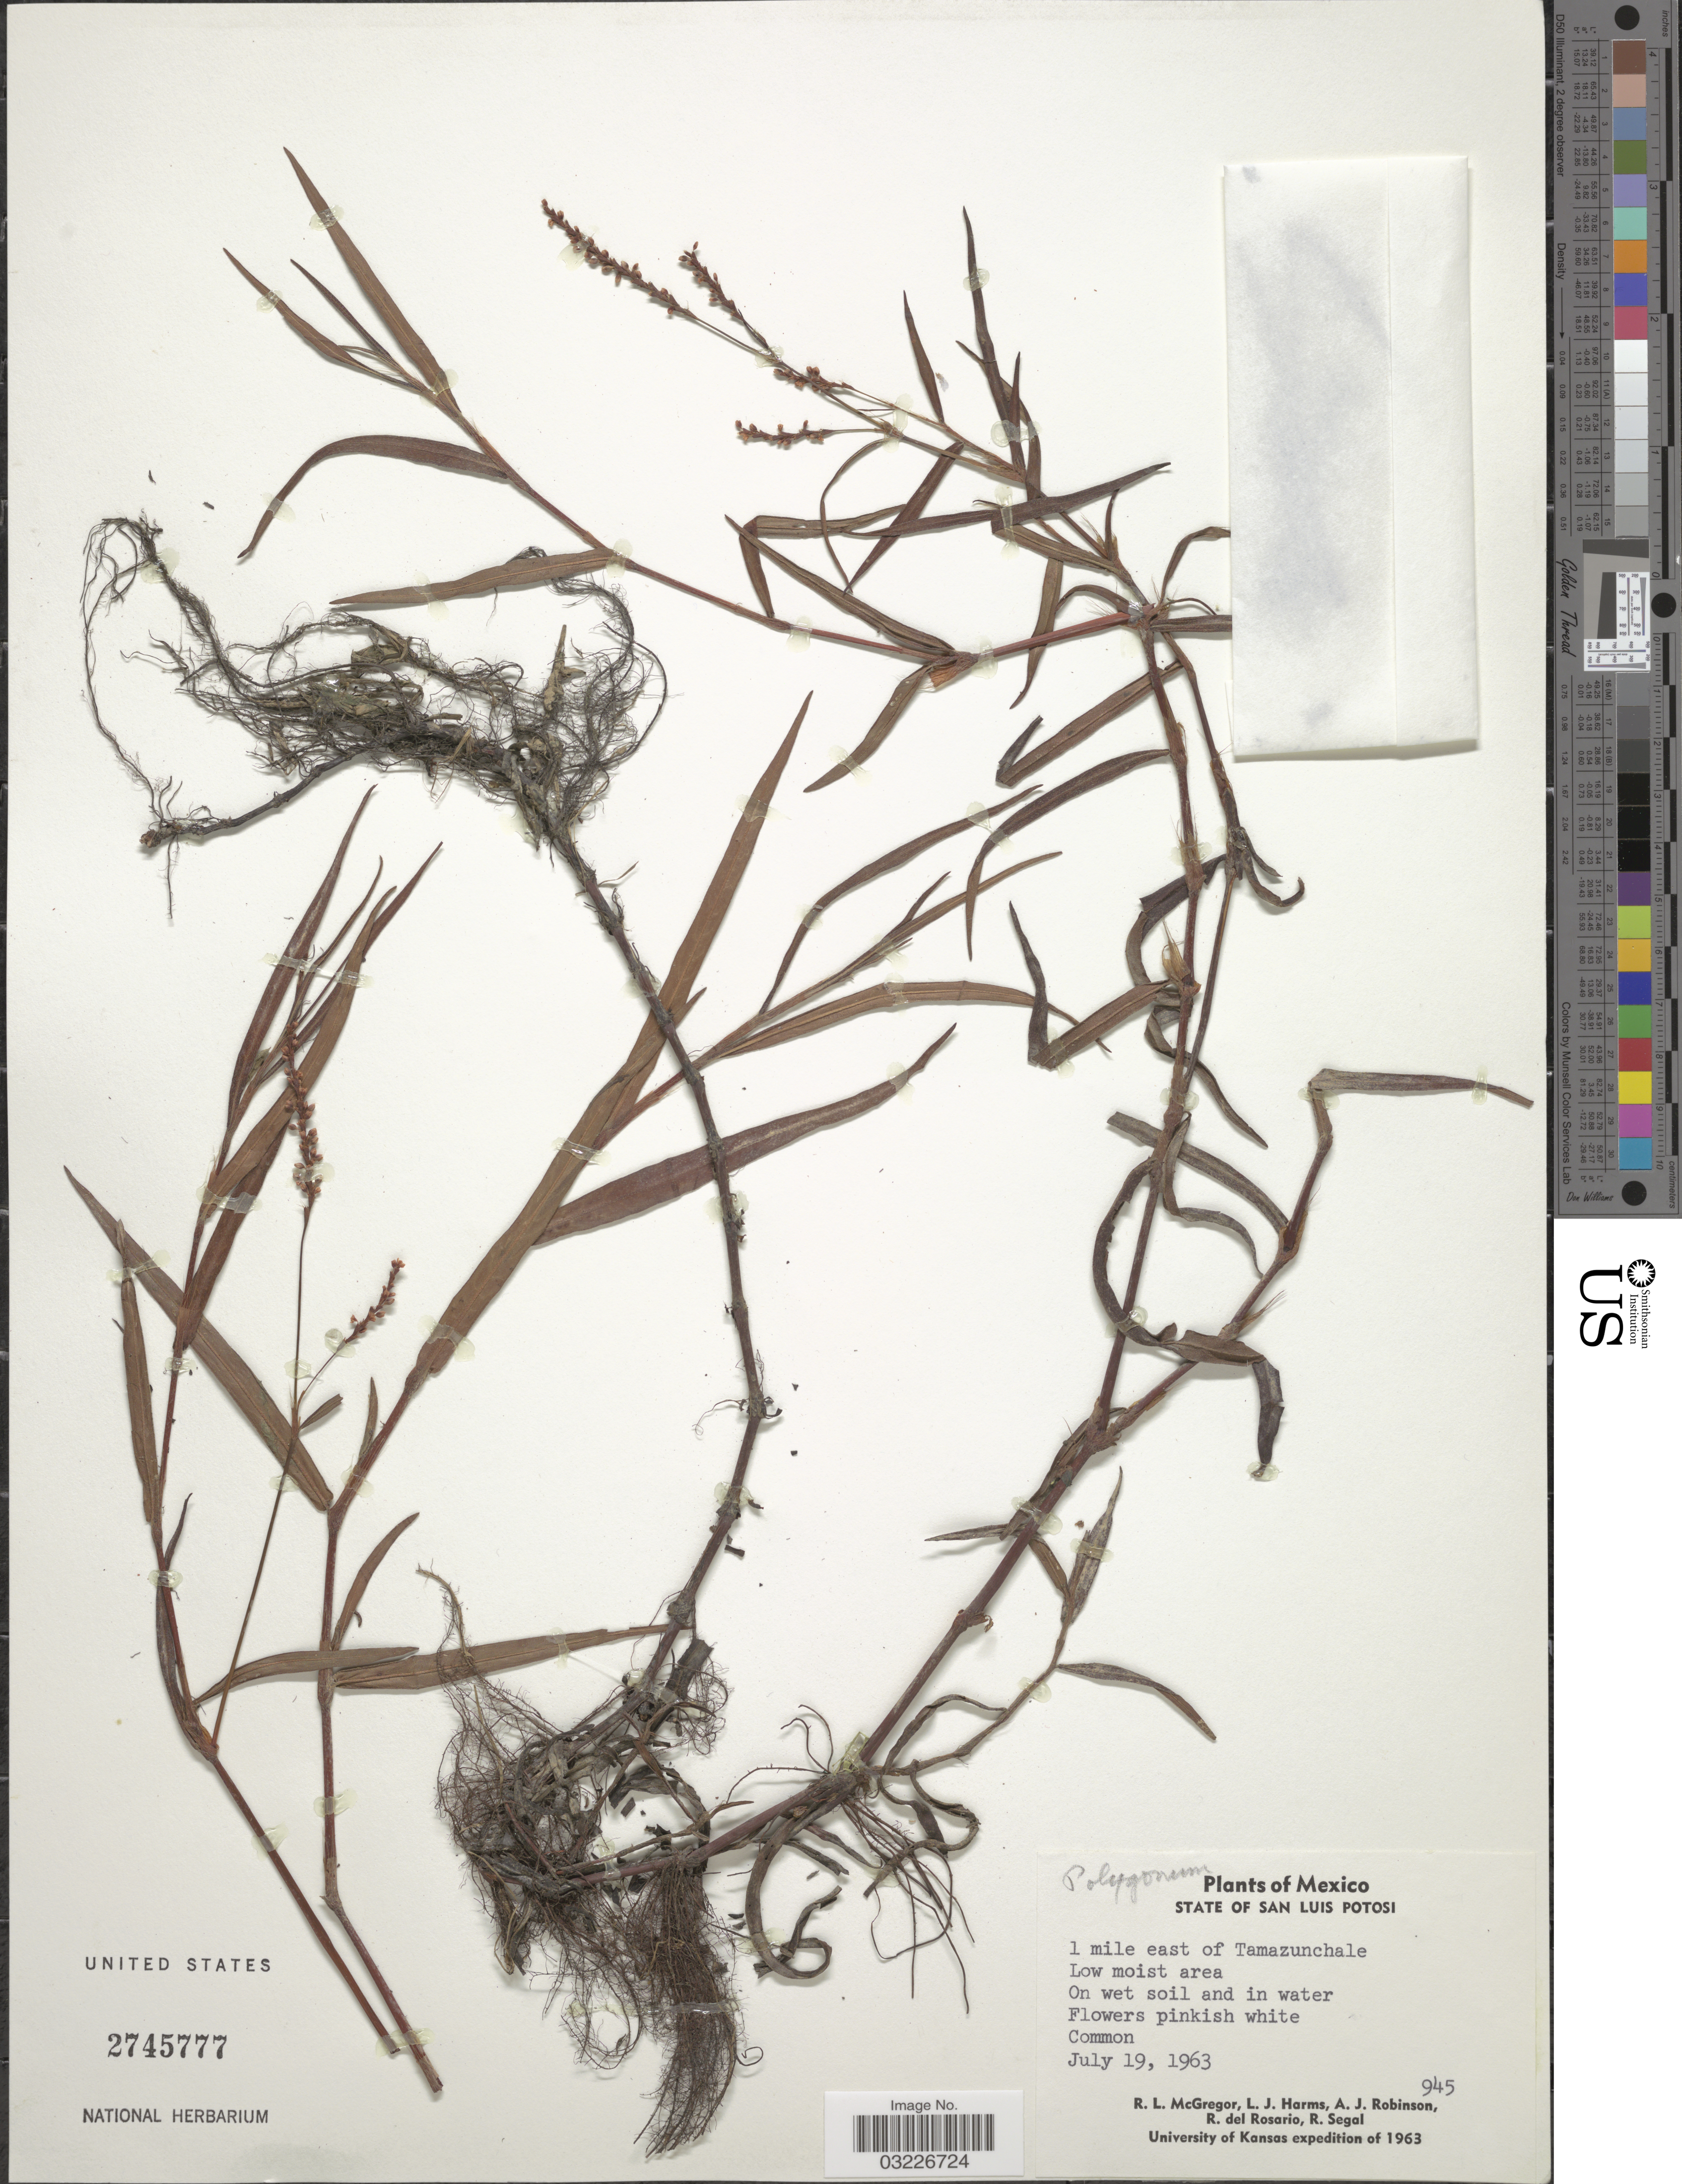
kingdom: Plantae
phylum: Tracheophyta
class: Magnoliopsida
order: Caryophyllales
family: Polygonaceae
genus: Polygonum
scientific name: Polygonum sp.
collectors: R. McGregor, L. Harms, A. J. Robinson, R. del Rosario & R. Segal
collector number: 945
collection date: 1963-07-19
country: Mexico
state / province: San Luis Potosí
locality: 1 mile east of Tamazunchale.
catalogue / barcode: US 2745777